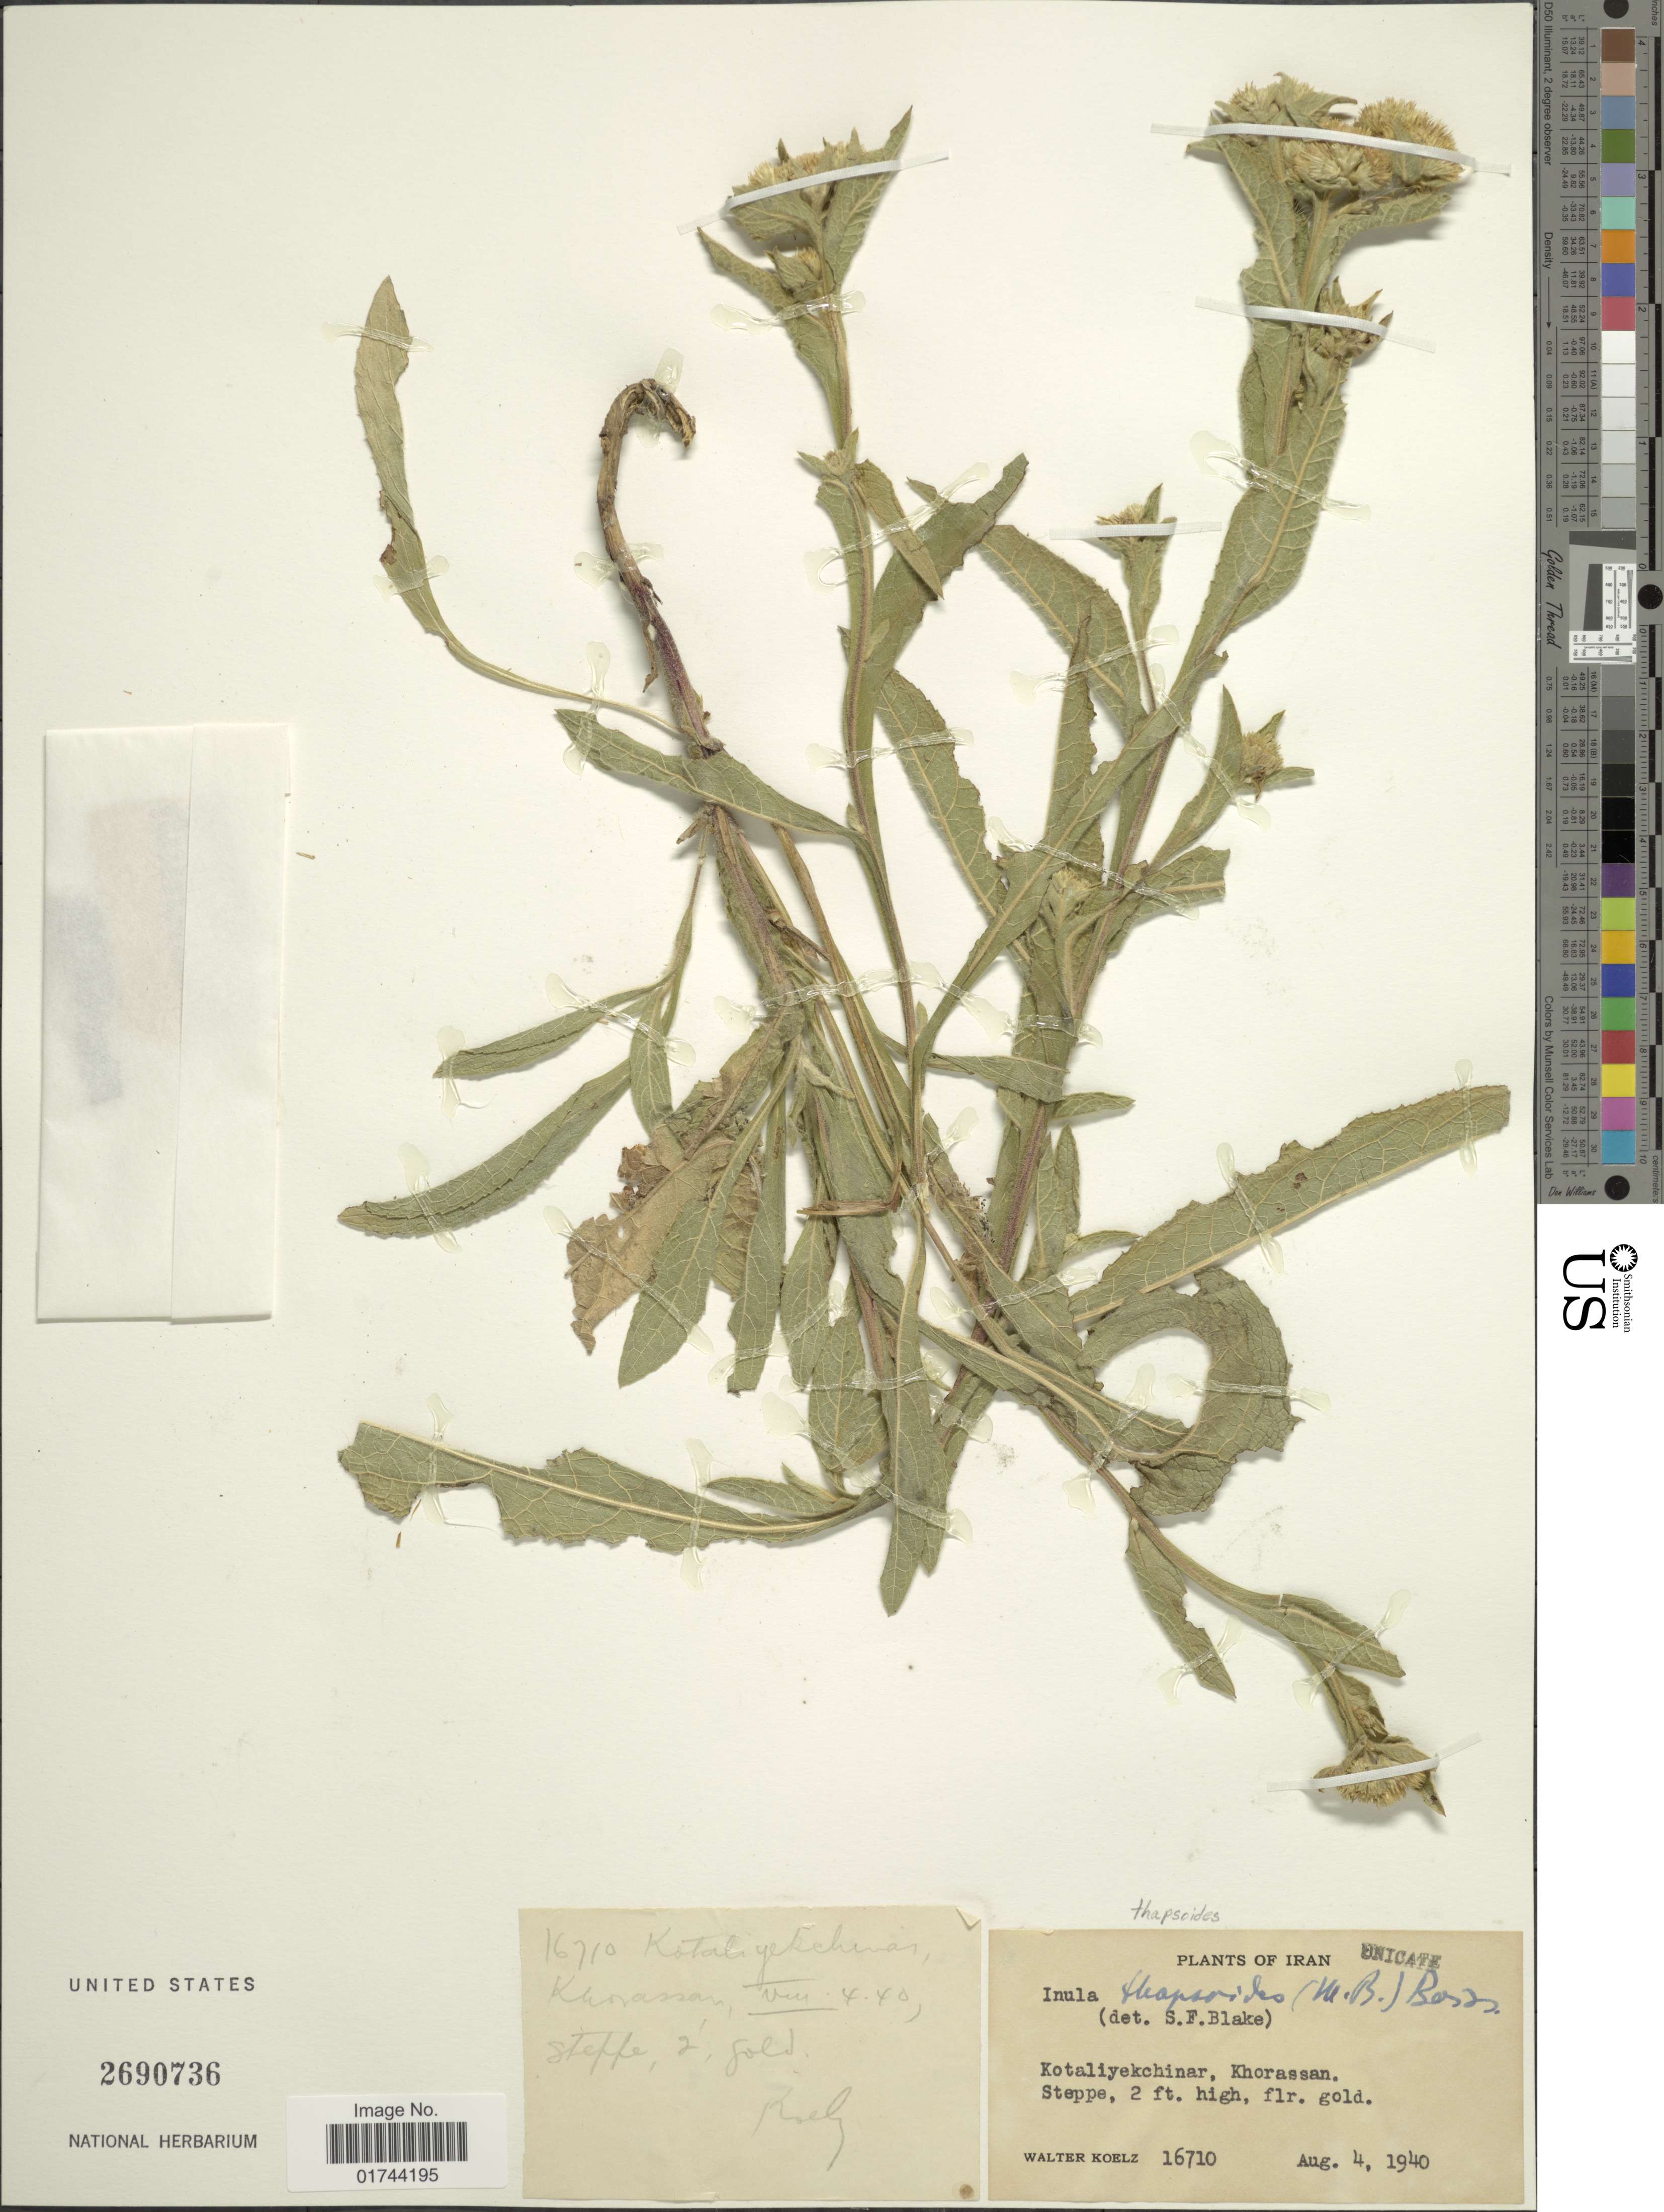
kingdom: Plantae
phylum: Tracheophyta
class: Magnoliopsida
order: Asterales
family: Asteraceae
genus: Inula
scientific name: Inula thapsoides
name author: (Willd.) Spreng.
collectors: W. N. Koelz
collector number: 16710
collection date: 1940-08-04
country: Iran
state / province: Khorasan [obsolete]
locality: Kotaliyekchinar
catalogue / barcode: US 2690736